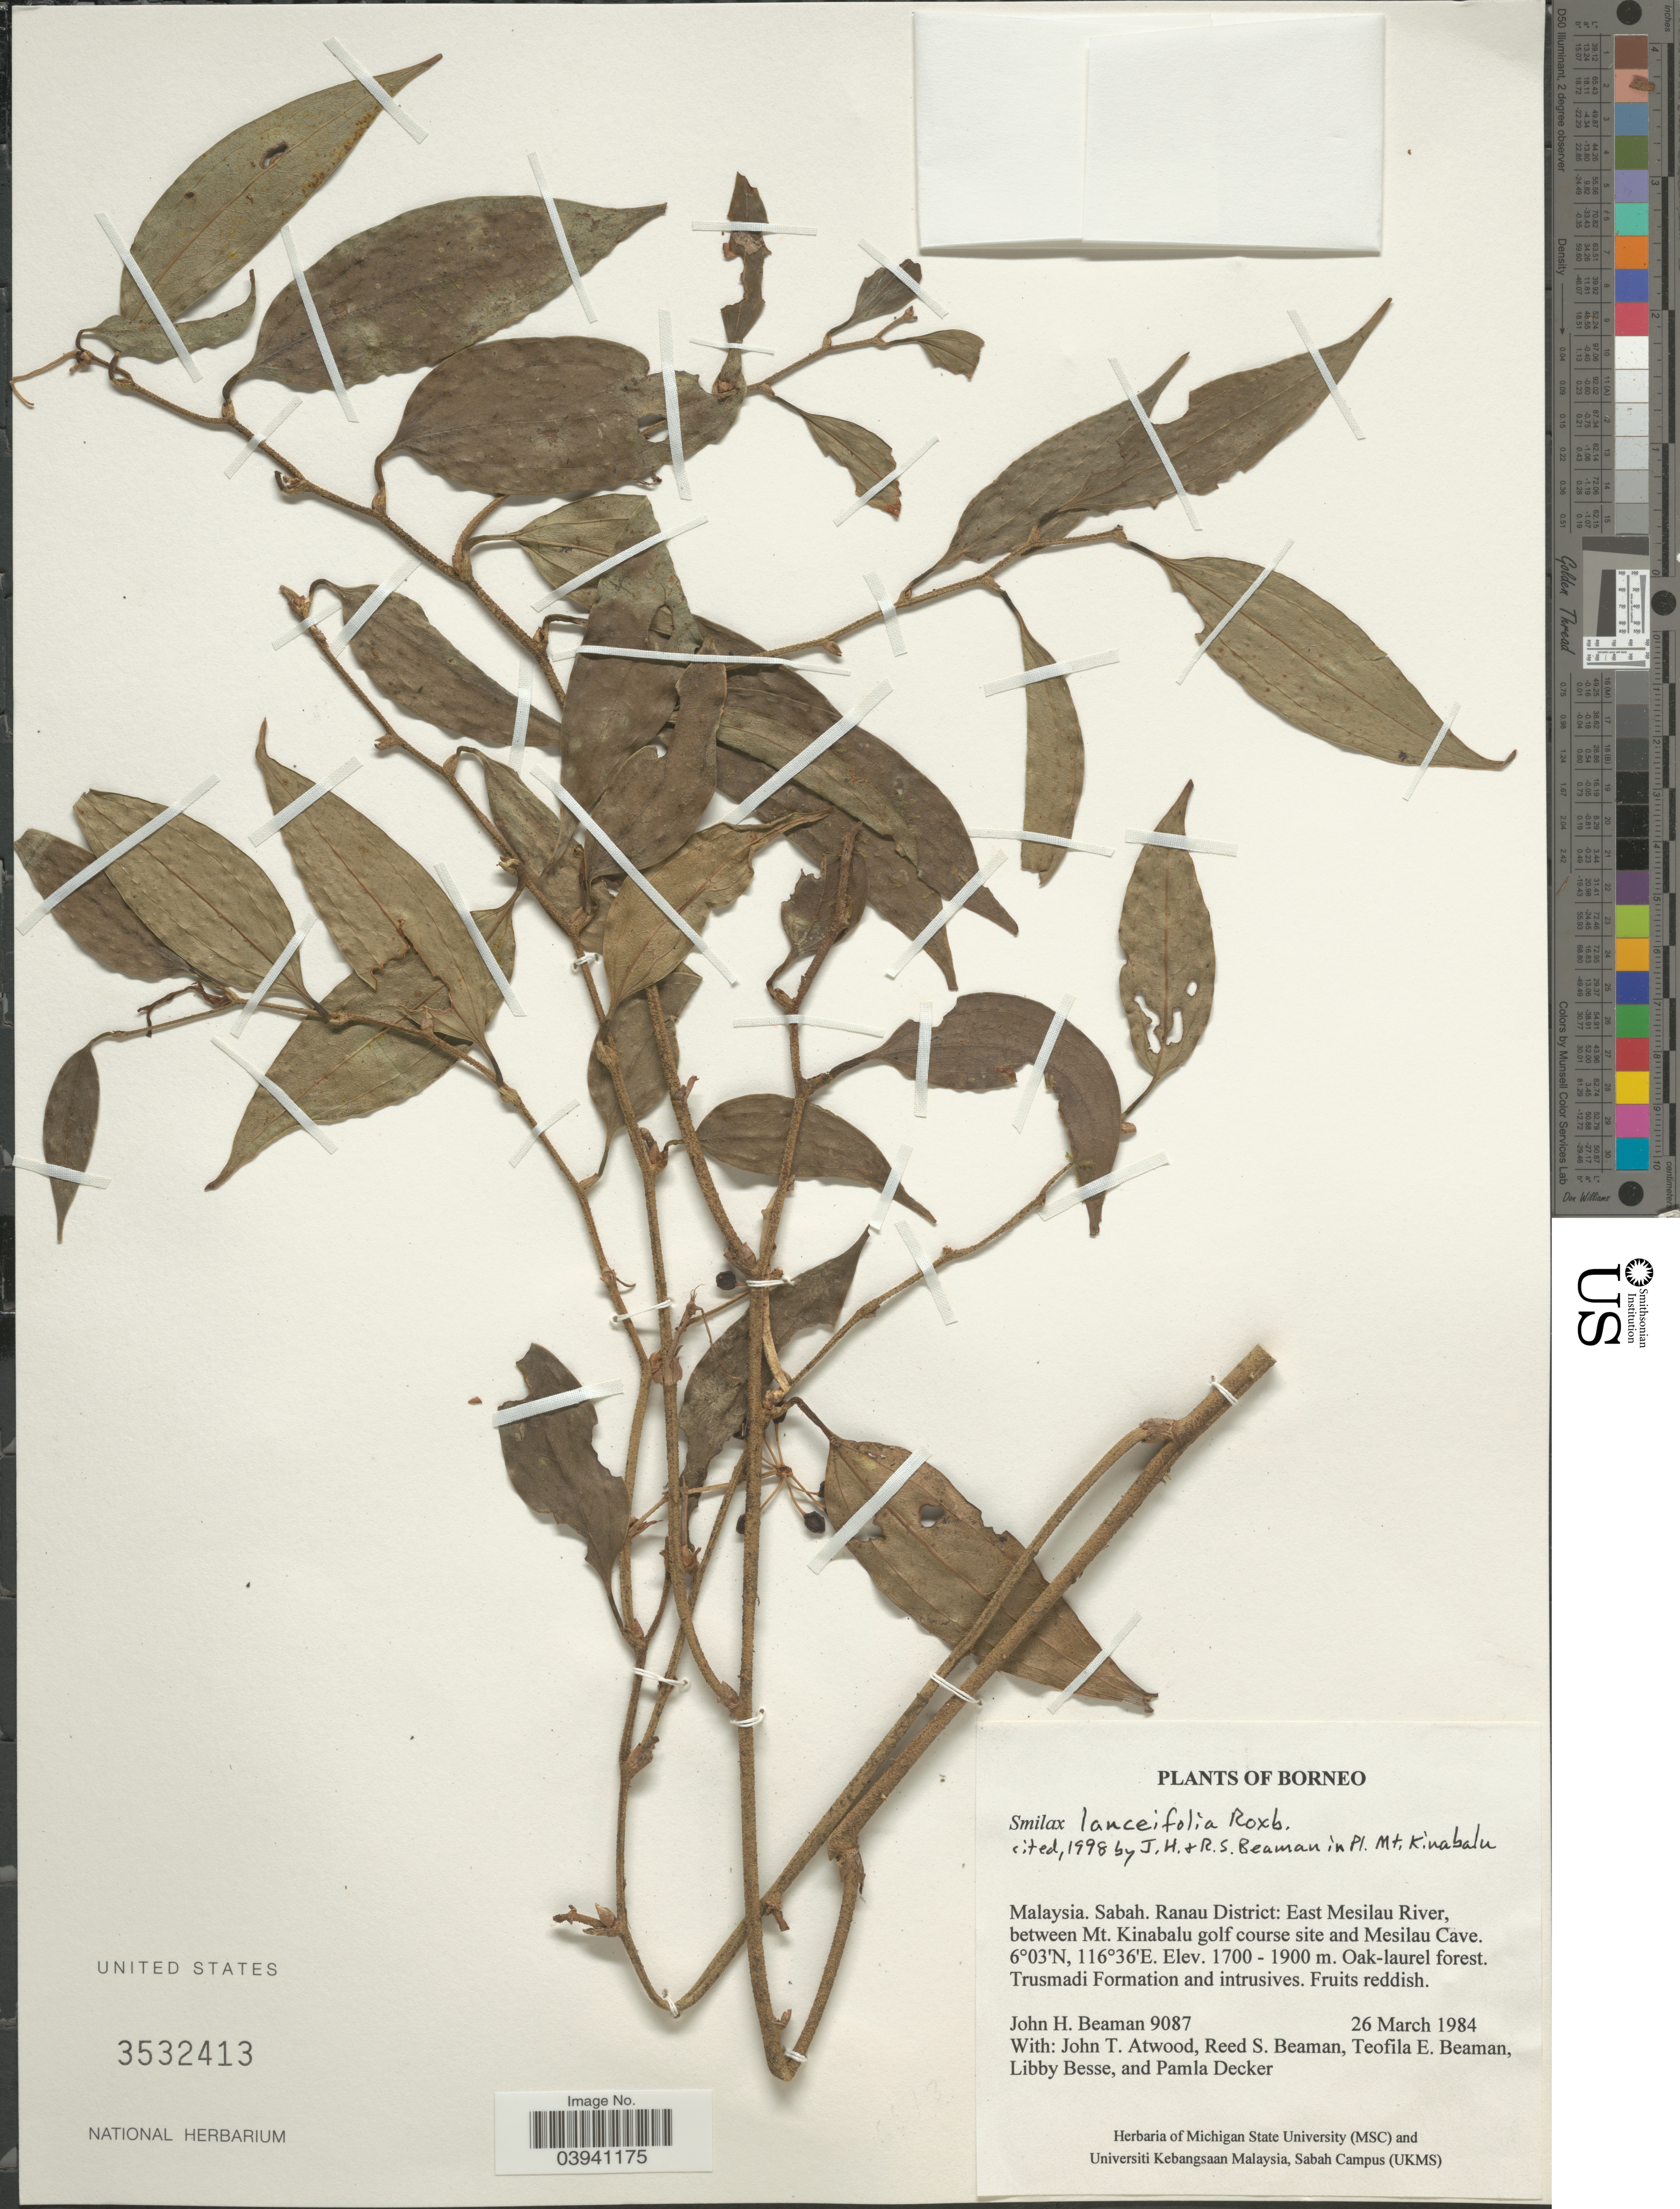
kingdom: Plantae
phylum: Tracheophyta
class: Liliopsida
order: Liliales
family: Smilacaceae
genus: Smilax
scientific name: Smilax lanceifolia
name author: Roxb.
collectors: J. H. Beaman, J. T. Atwood, R. S. Beaman, T. E. Beaman & et al.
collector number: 9087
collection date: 1984-03-26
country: Malaysia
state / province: Sabah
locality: Borneo. Ranau District: East Mesilau River, between Mt. Kinabalu golf course site and Mesilau Cave. Trusmadi Formation and intrusives.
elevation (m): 1700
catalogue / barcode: US 3532413